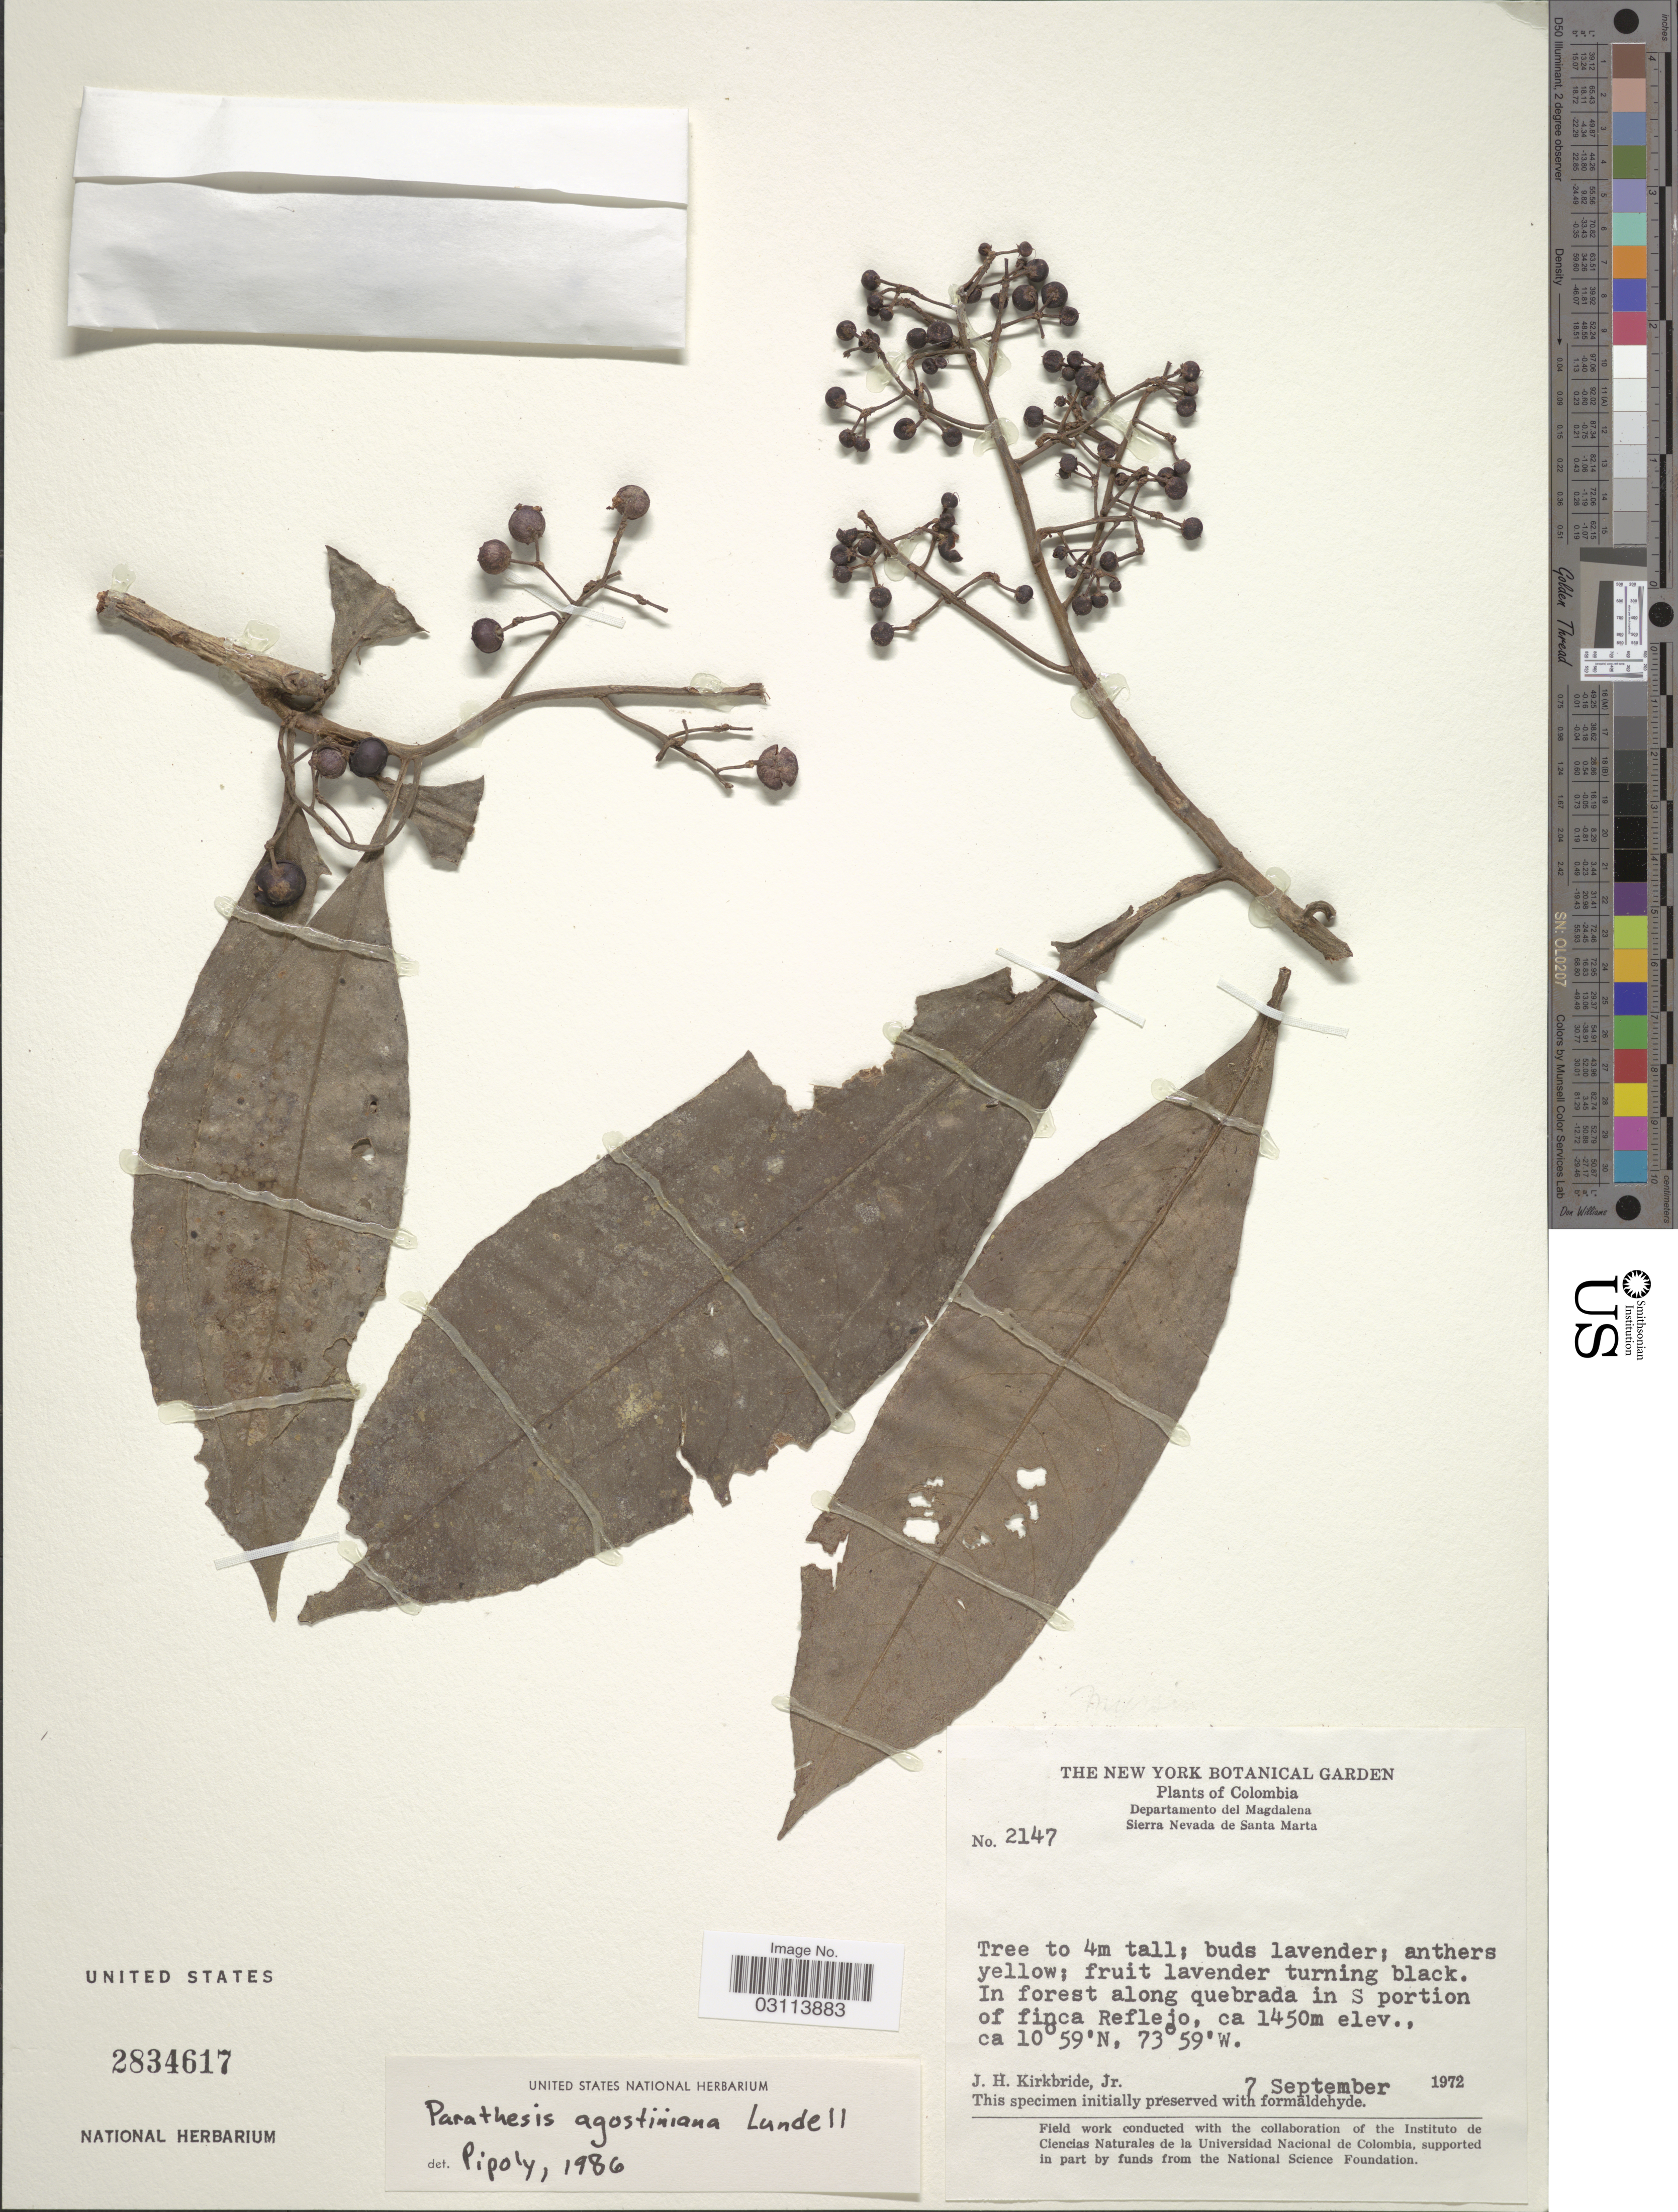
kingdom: Plantae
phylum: Tracheophyta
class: Magnoliopsida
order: Ericales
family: Primulaceae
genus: Parathesis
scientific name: Parathesis agostiniana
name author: Lundell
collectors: J. H. Kirkbride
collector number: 2147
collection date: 1972-09-07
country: Colombia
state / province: Magdalena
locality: Departamento del Magdalena. Sierra Nevada de Santa Marta. In forest along quebrada in S portion of finca Reflejo.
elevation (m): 1450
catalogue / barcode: US 2834617